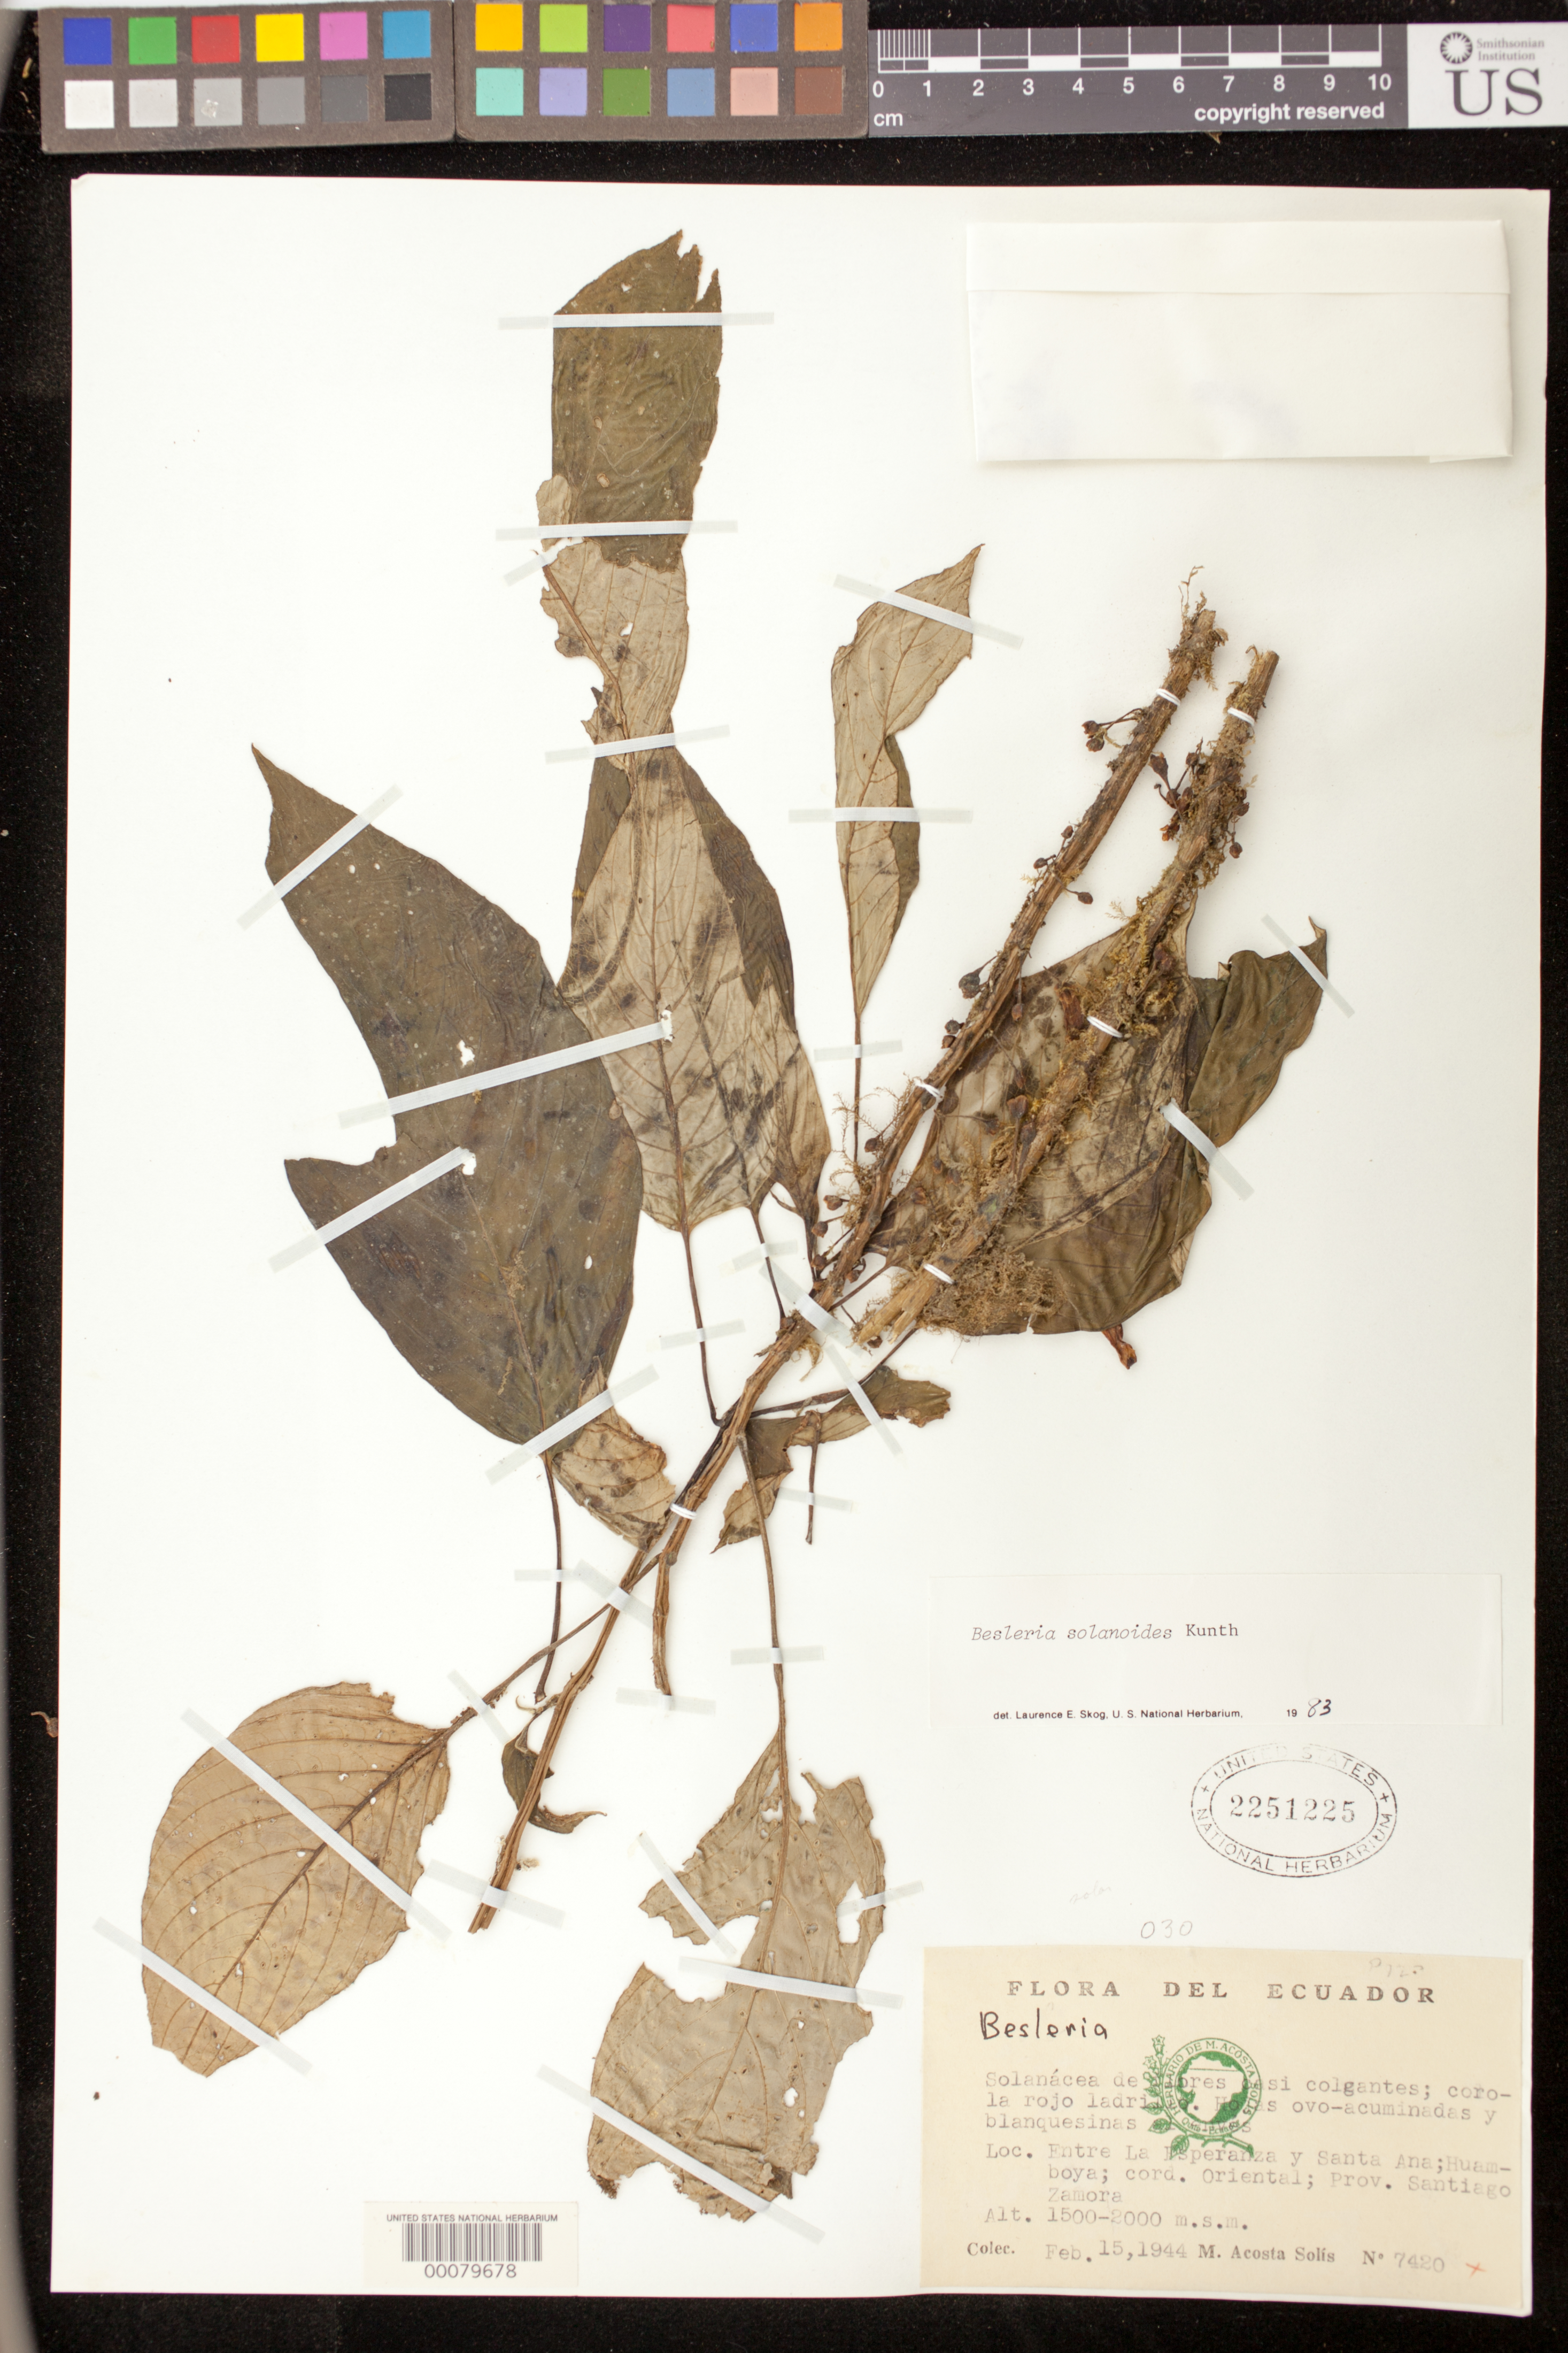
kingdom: Plantae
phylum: Tracheophyta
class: Magnoliopsida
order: Lamiales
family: Gesneriaceae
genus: Besleria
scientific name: Besleria solanoides var. solanoides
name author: Kunth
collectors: M. Acosta Solis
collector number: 7420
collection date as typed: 15 Feb 1944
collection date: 1944-02-15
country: Ecuador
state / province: Morona-Santiago / Zamora-Chinchipe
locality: Entre La Esperanza y Santa Ana; Huamboya; cord. Oriental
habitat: Sunny place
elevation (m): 1500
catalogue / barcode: US 2251225